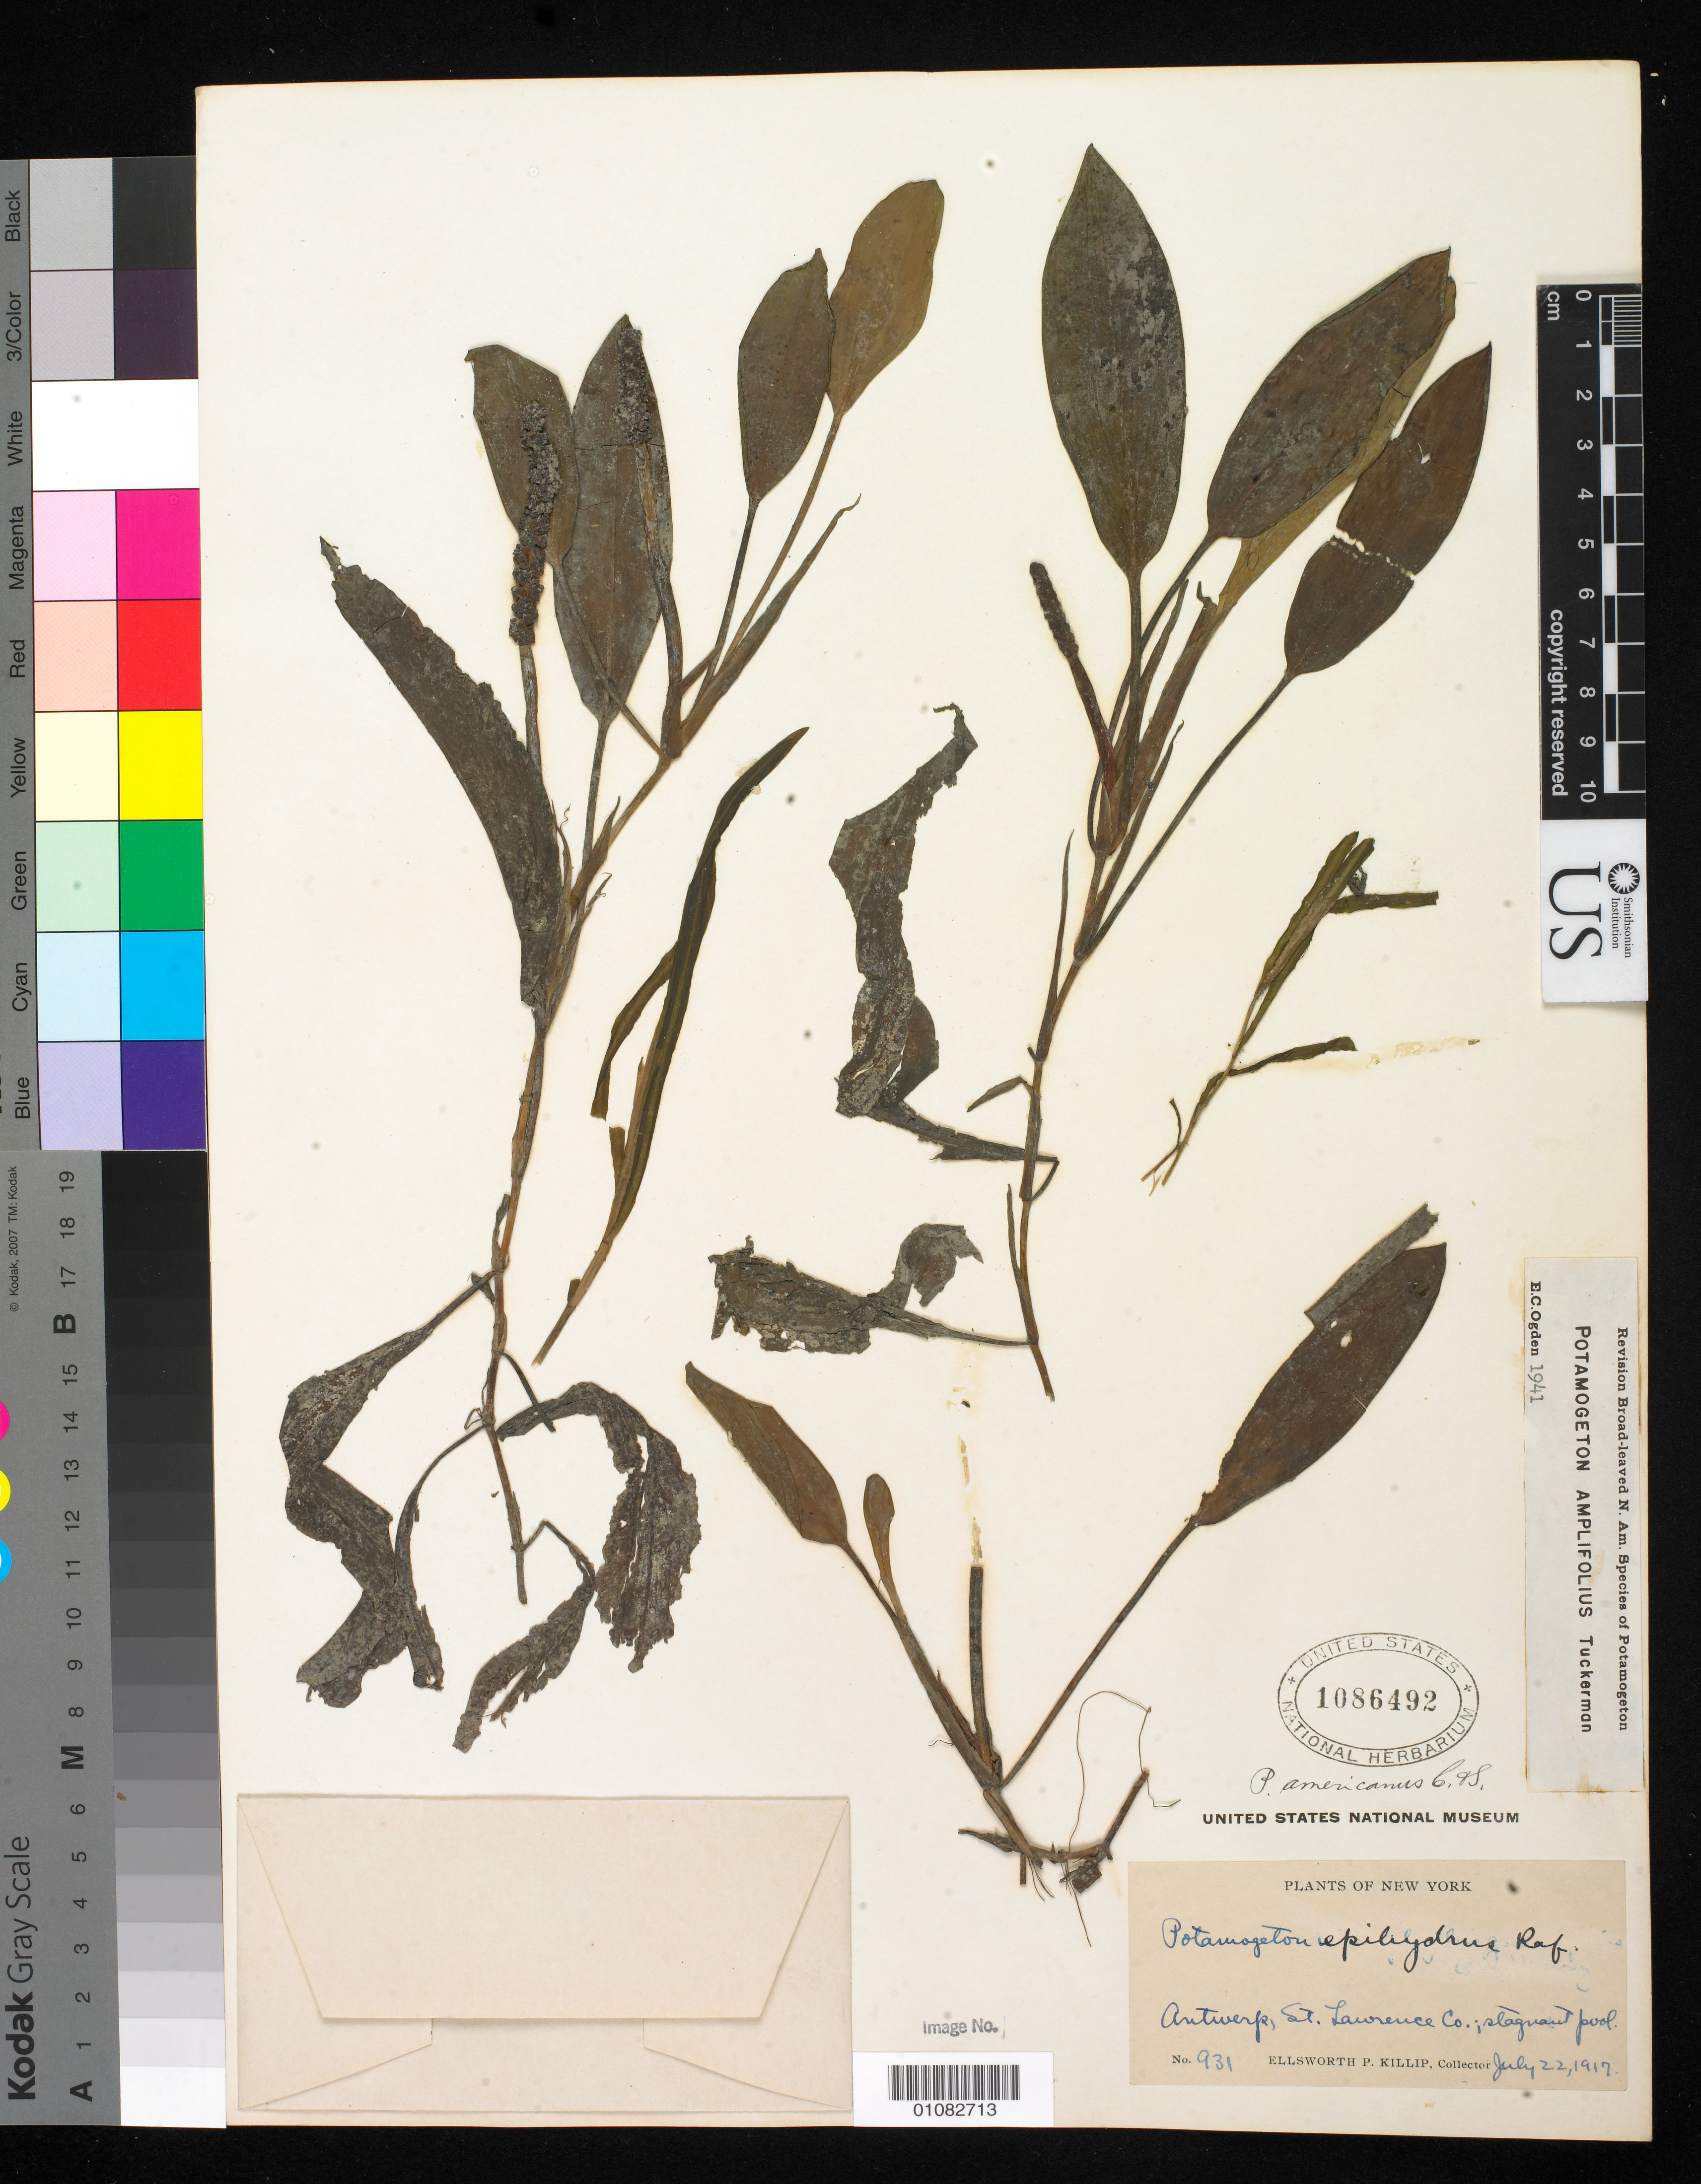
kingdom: Plantae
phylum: Tracheophyta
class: Liliopsida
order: Alismatales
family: Potamogetonaceae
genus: Potamogeton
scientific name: Potamogeton amplifolius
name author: Tuckerm.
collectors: E. P. Killip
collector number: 931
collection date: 1917-07-22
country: United States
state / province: New York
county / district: St. Lawrence County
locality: Antwerp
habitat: Stagnant pool.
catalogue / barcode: US 1086492